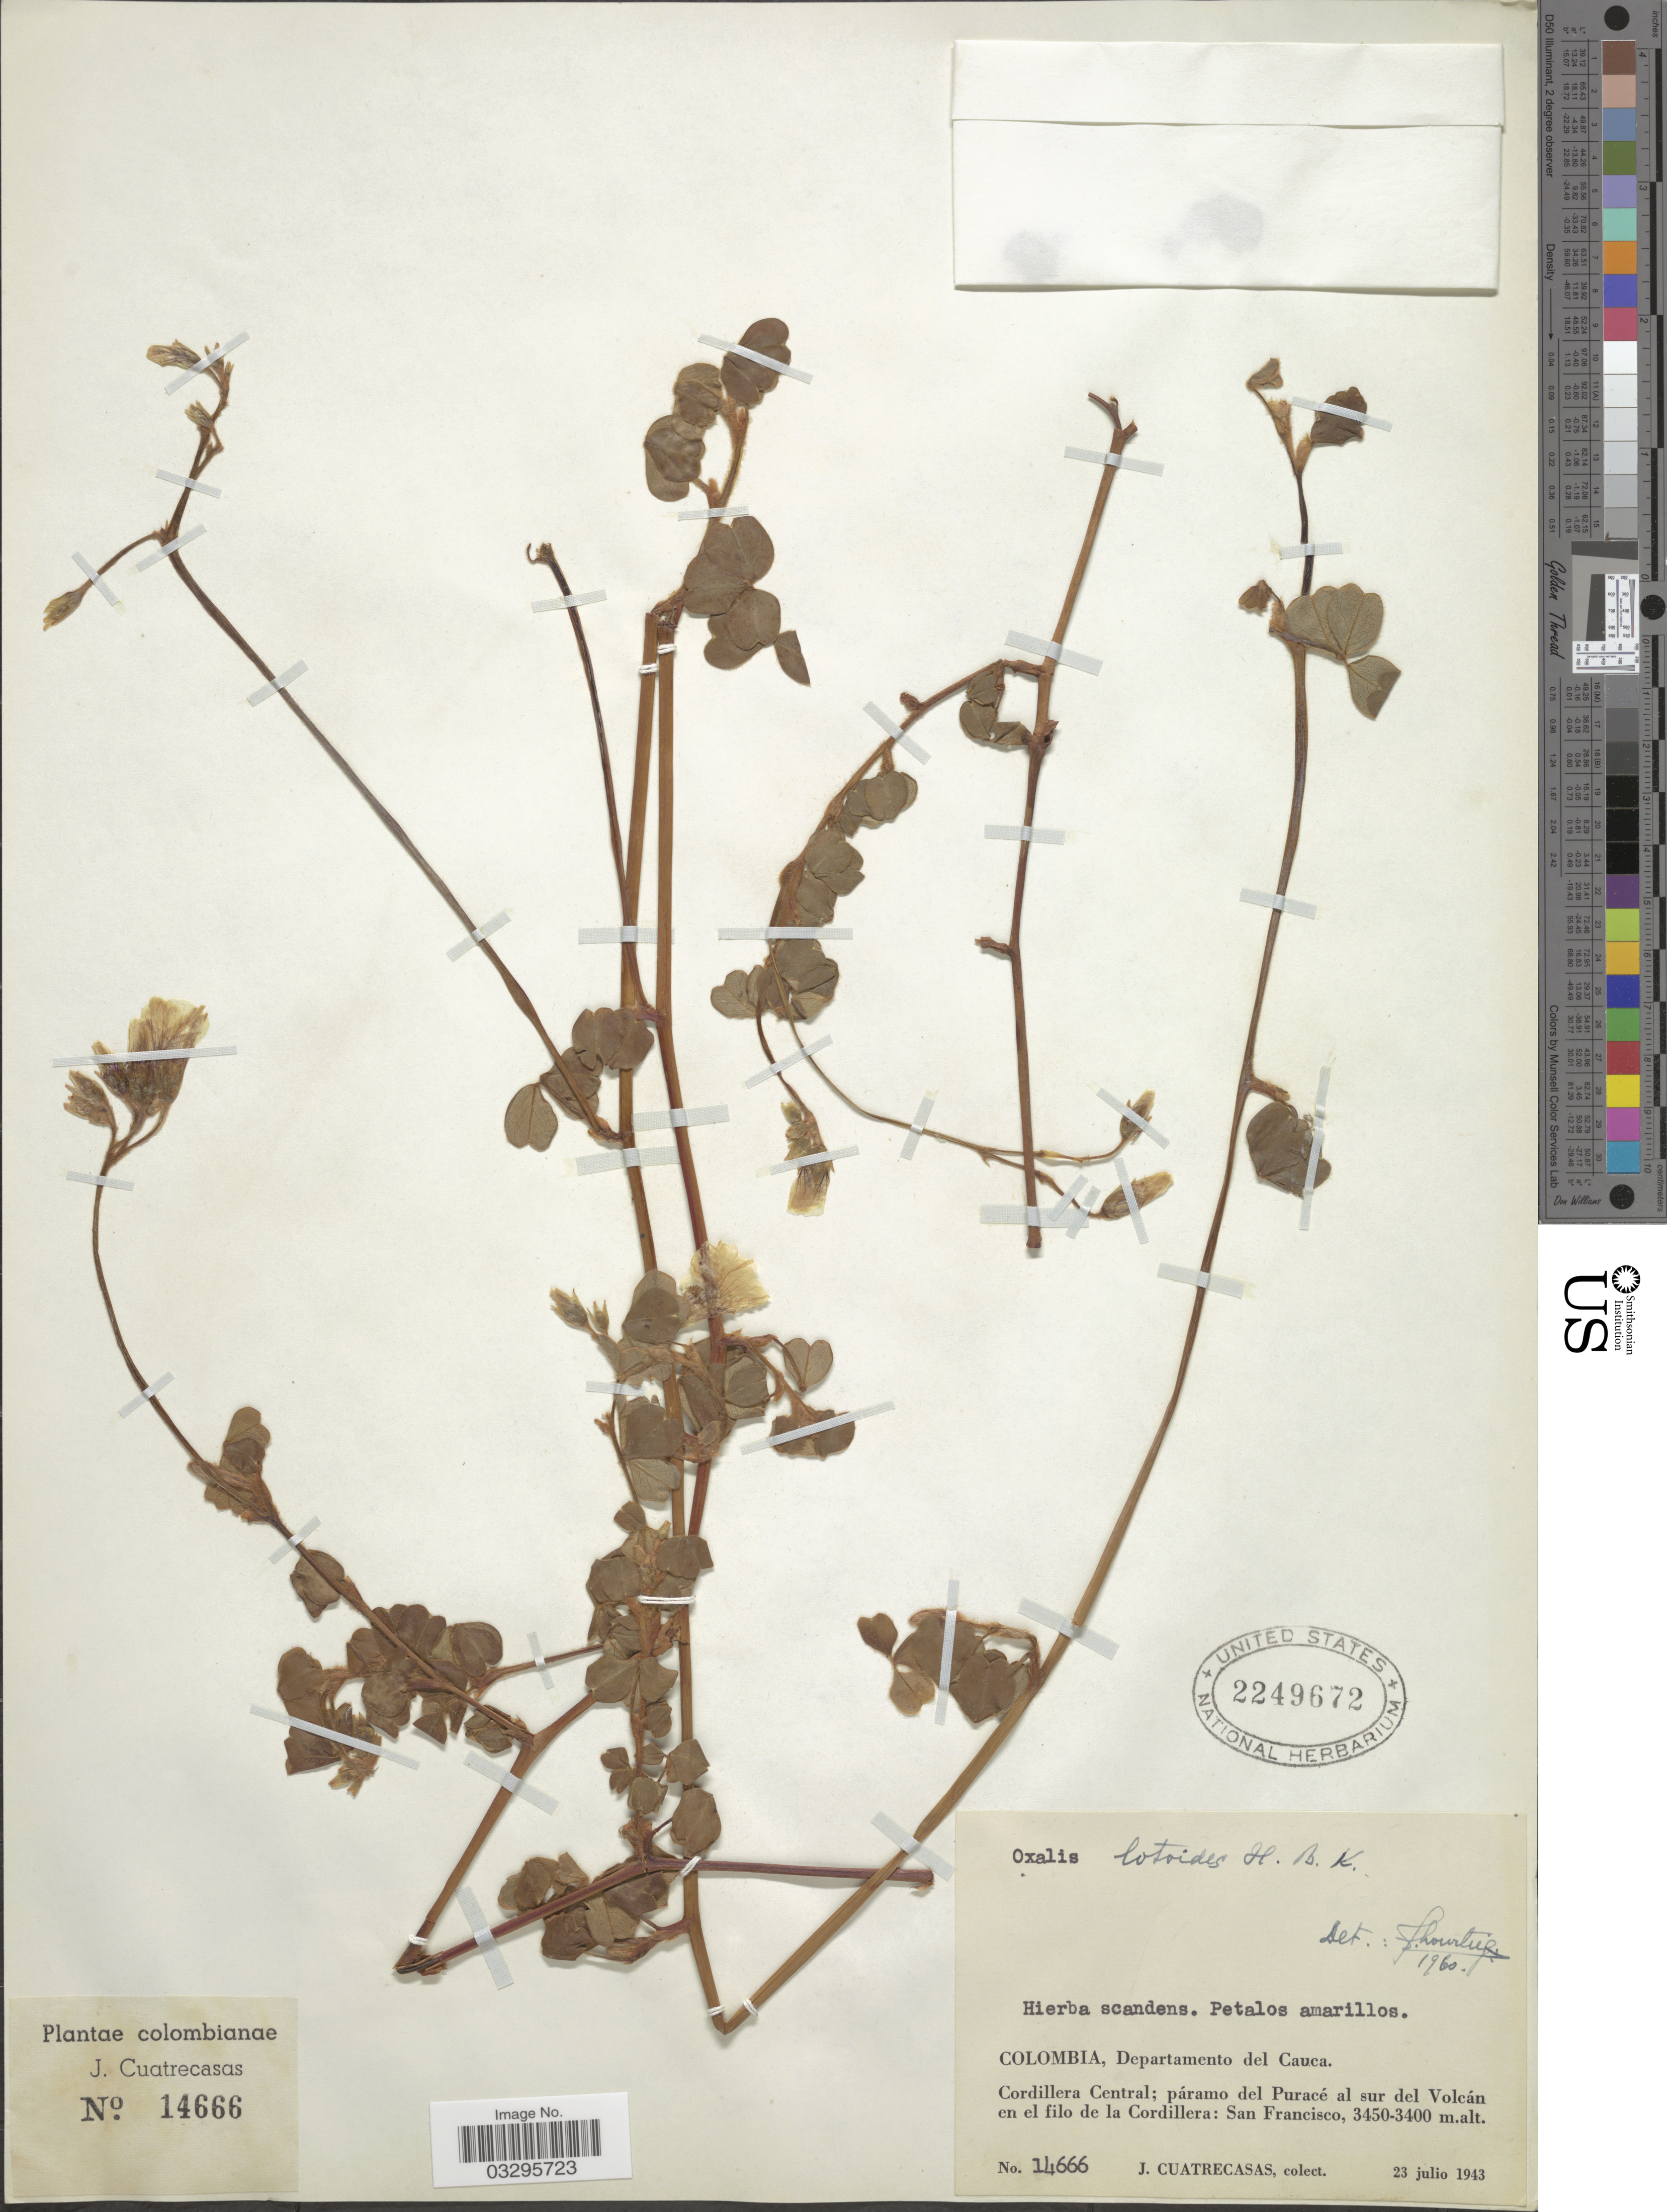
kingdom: Plantae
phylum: Tracheophyta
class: Magnoliopsida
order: Oxalidales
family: Oxalidaceae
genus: Oxalis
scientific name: Oxalis lotoides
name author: Kunth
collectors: J. Cuatrecasas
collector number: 14666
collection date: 1943-07-23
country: Colombia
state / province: Cauca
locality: Departamento del Cauca, Cordillera Central; páramo del Puracé al sur del Volcán en el filo de la Cordillera: San Francisco.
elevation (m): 3400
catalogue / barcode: US 2249672